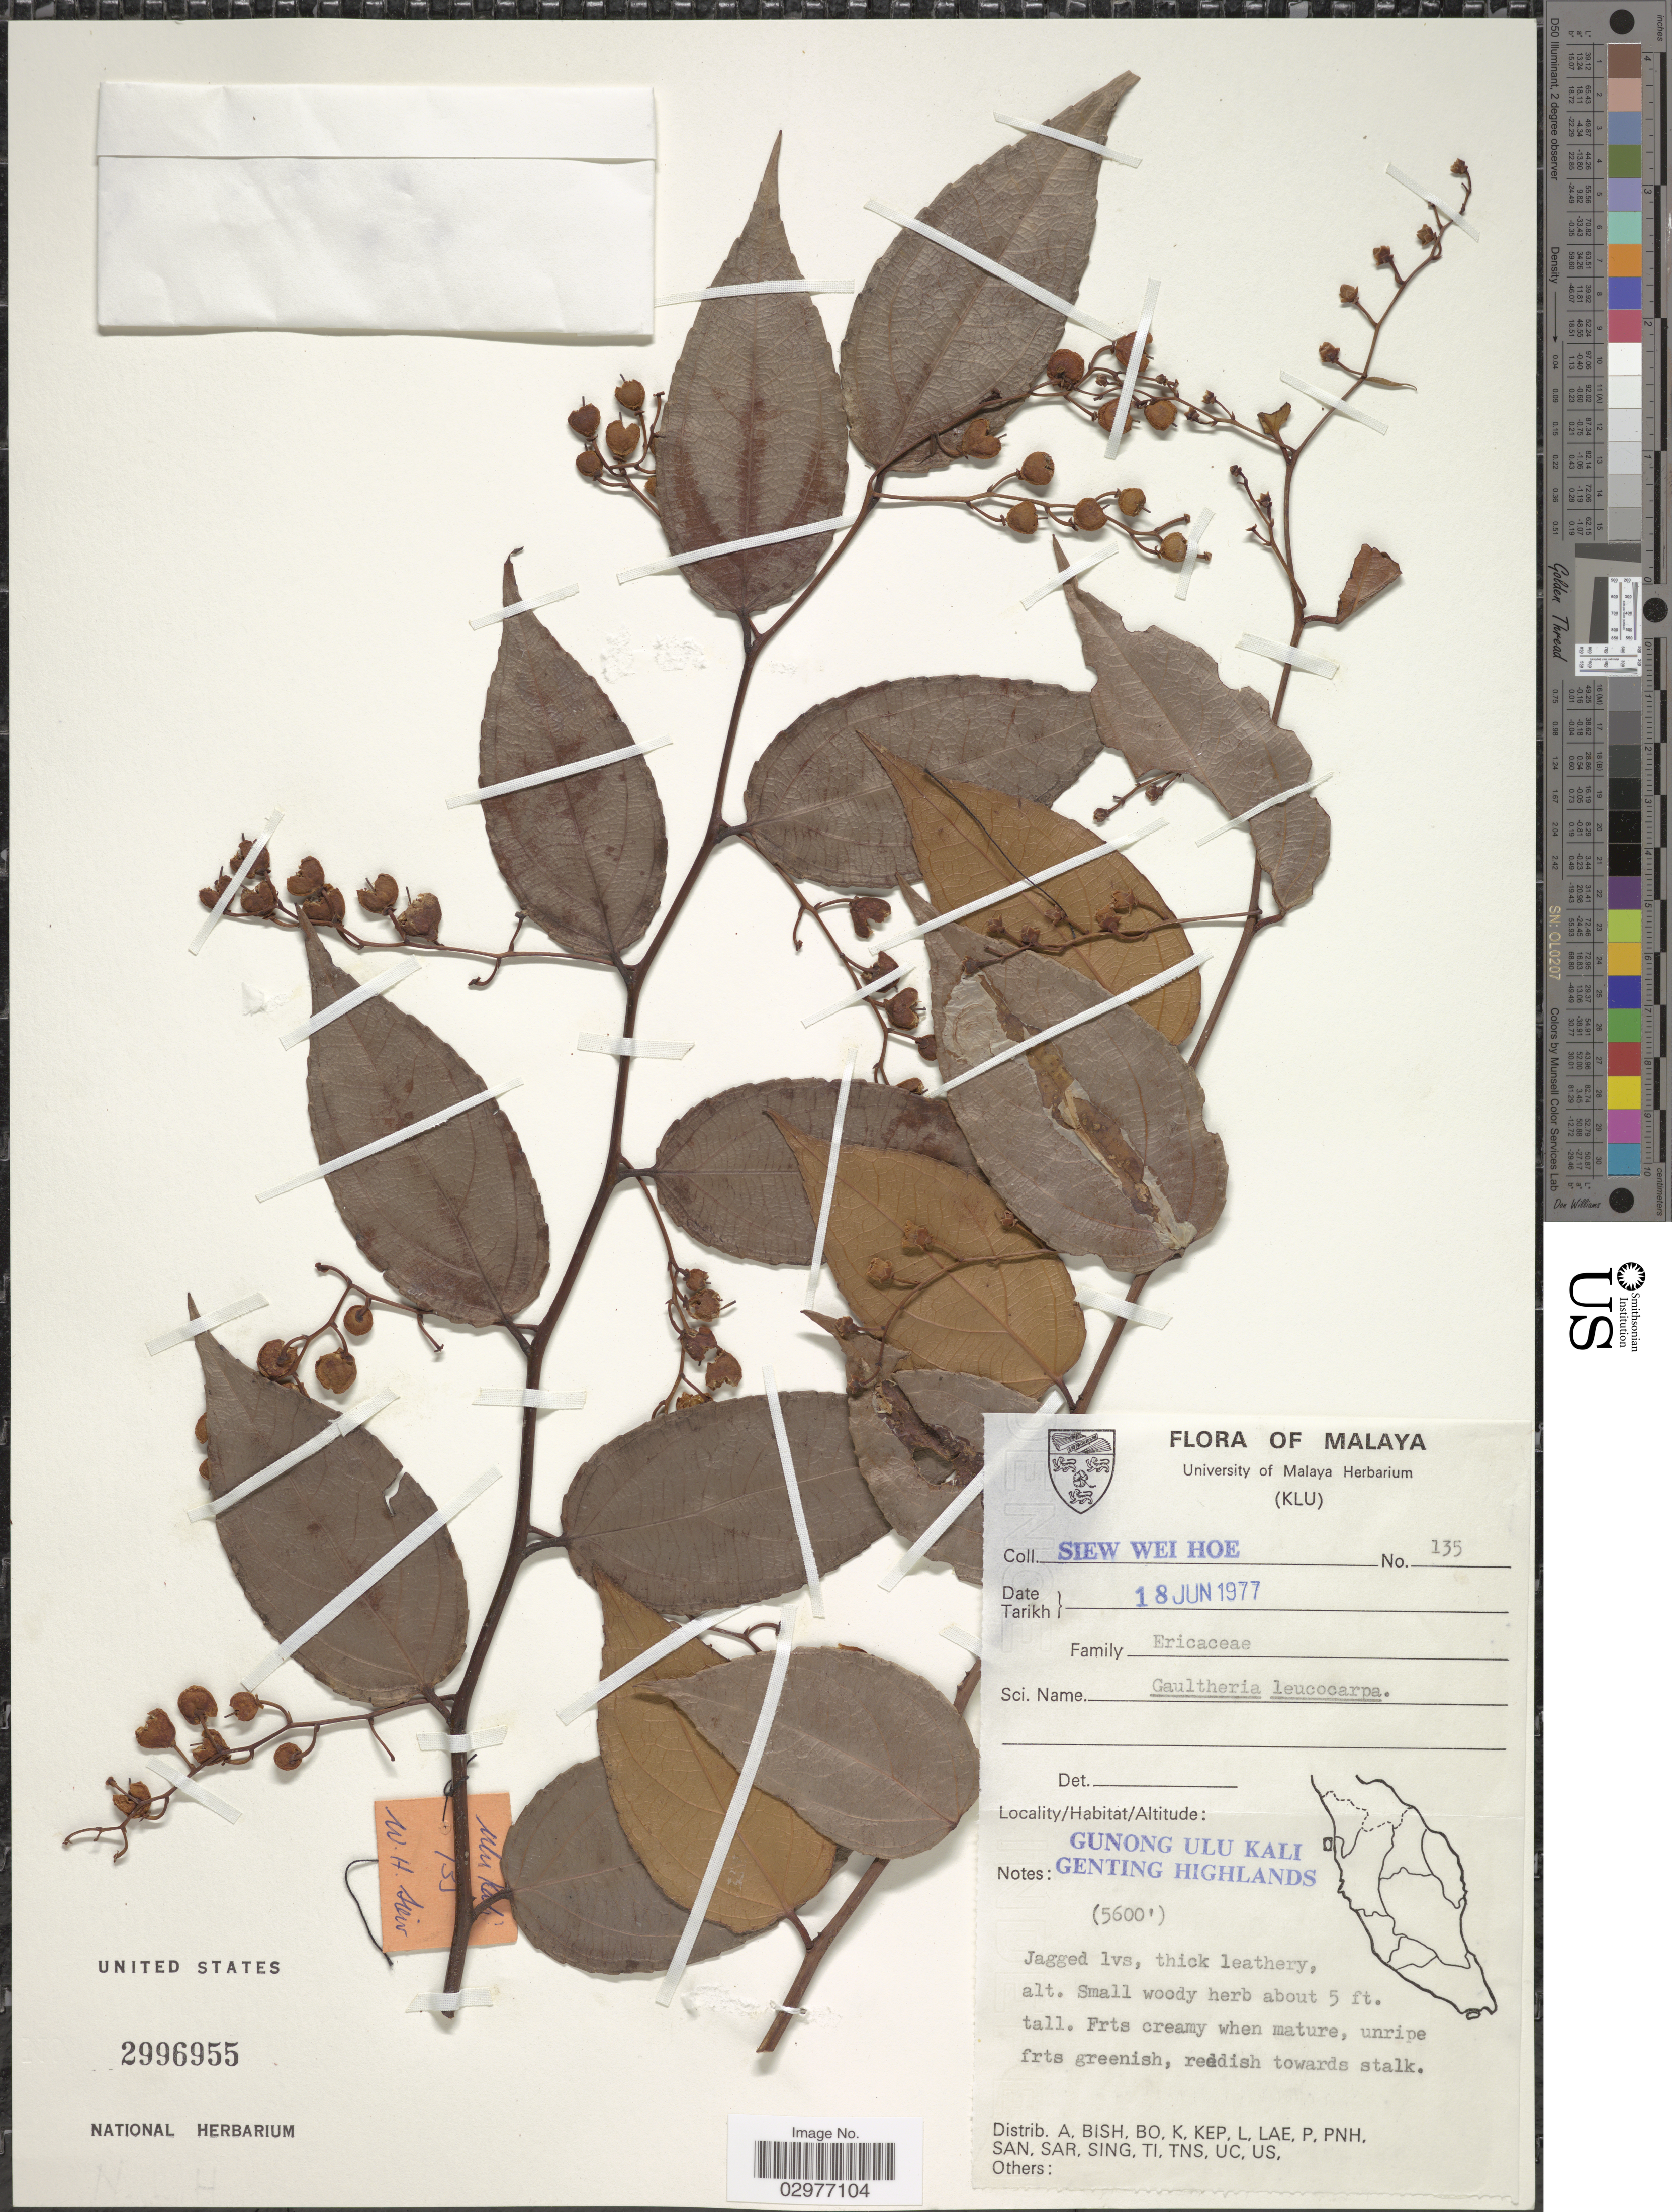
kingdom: Plantae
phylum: Tracheophyta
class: Magnoliopsida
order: Ericales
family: Ericaceae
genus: Gaultheria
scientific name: Gaultheria leucocarpa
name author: Blume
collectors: W. H. Siew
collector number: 135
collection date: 1977-06-18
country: Malaysia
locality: Malaya. Gunong Ulu Kali. Genting Highlands.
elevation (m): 1707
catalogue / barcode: US 2996955